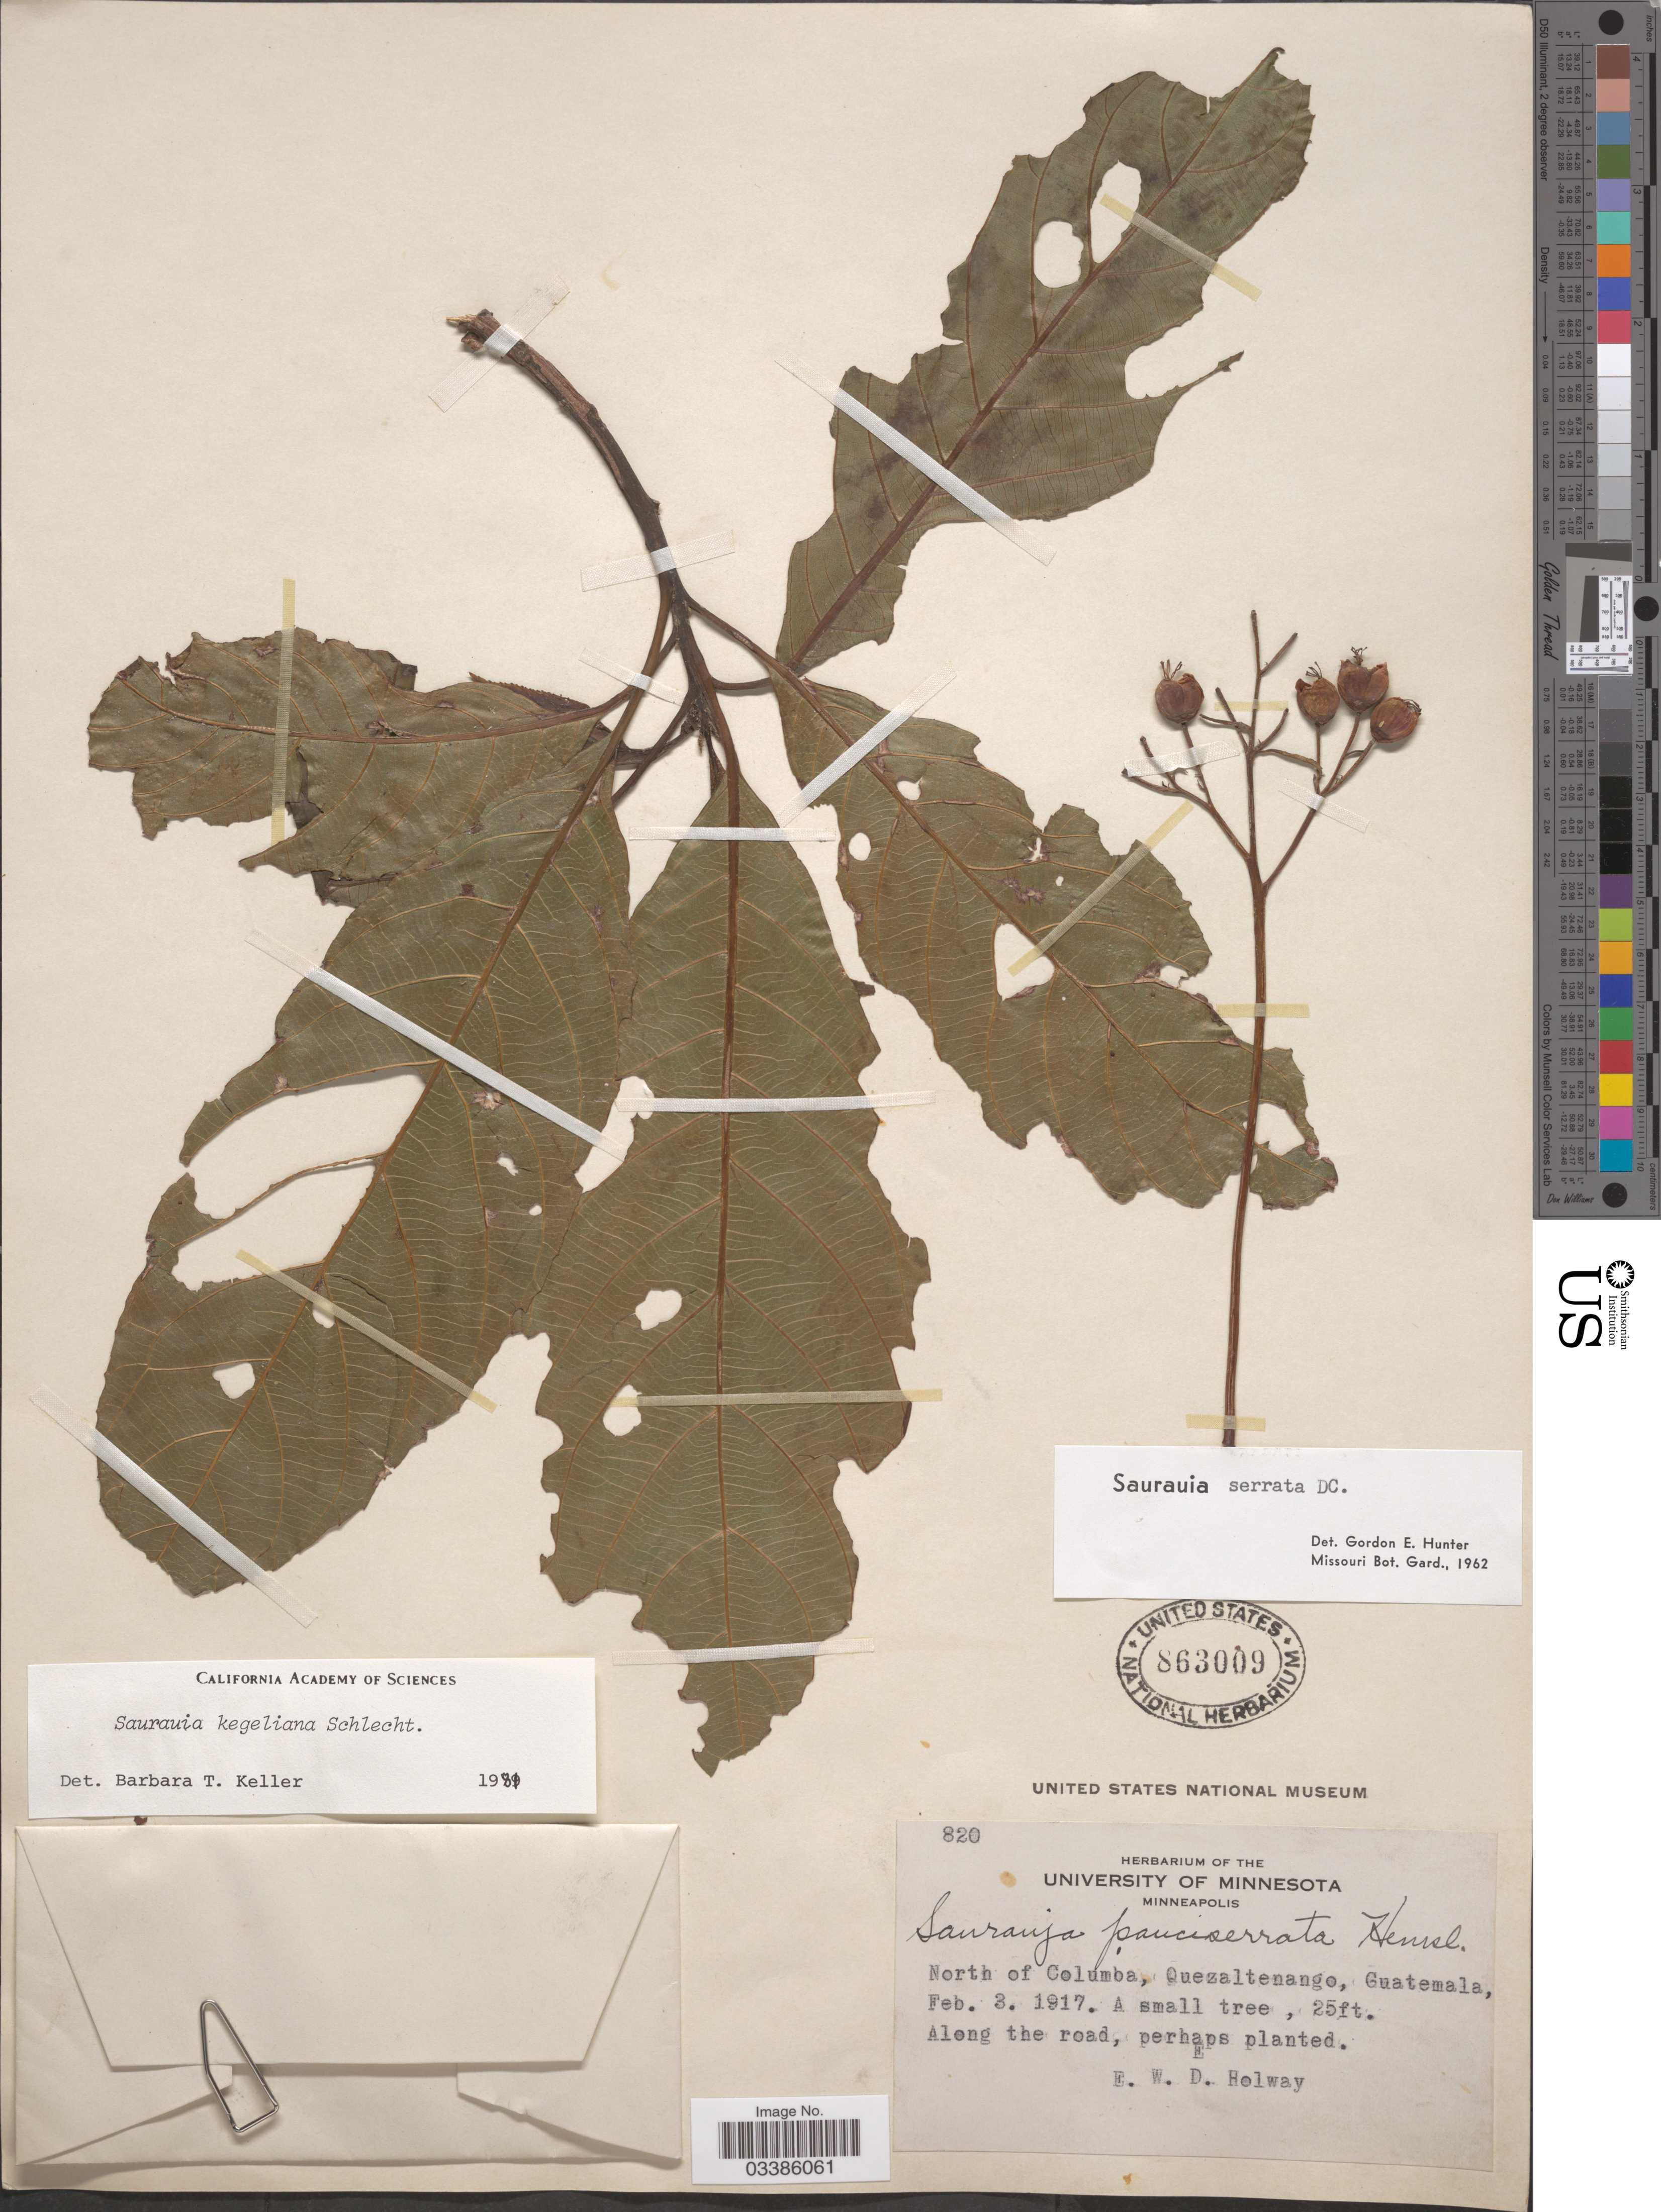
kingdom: Plantae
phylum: Tracheophyta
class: Magnoliopsida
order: Ericales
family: Actinidiaceae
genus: Saurauia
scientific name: Saurauia kegeliana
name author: Schltdl.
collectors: E. W. D. Holway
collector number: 820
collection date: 1917-02-03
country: Guatemala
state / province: Quetzaltenango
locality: North of Columba.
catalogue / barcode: US 863009